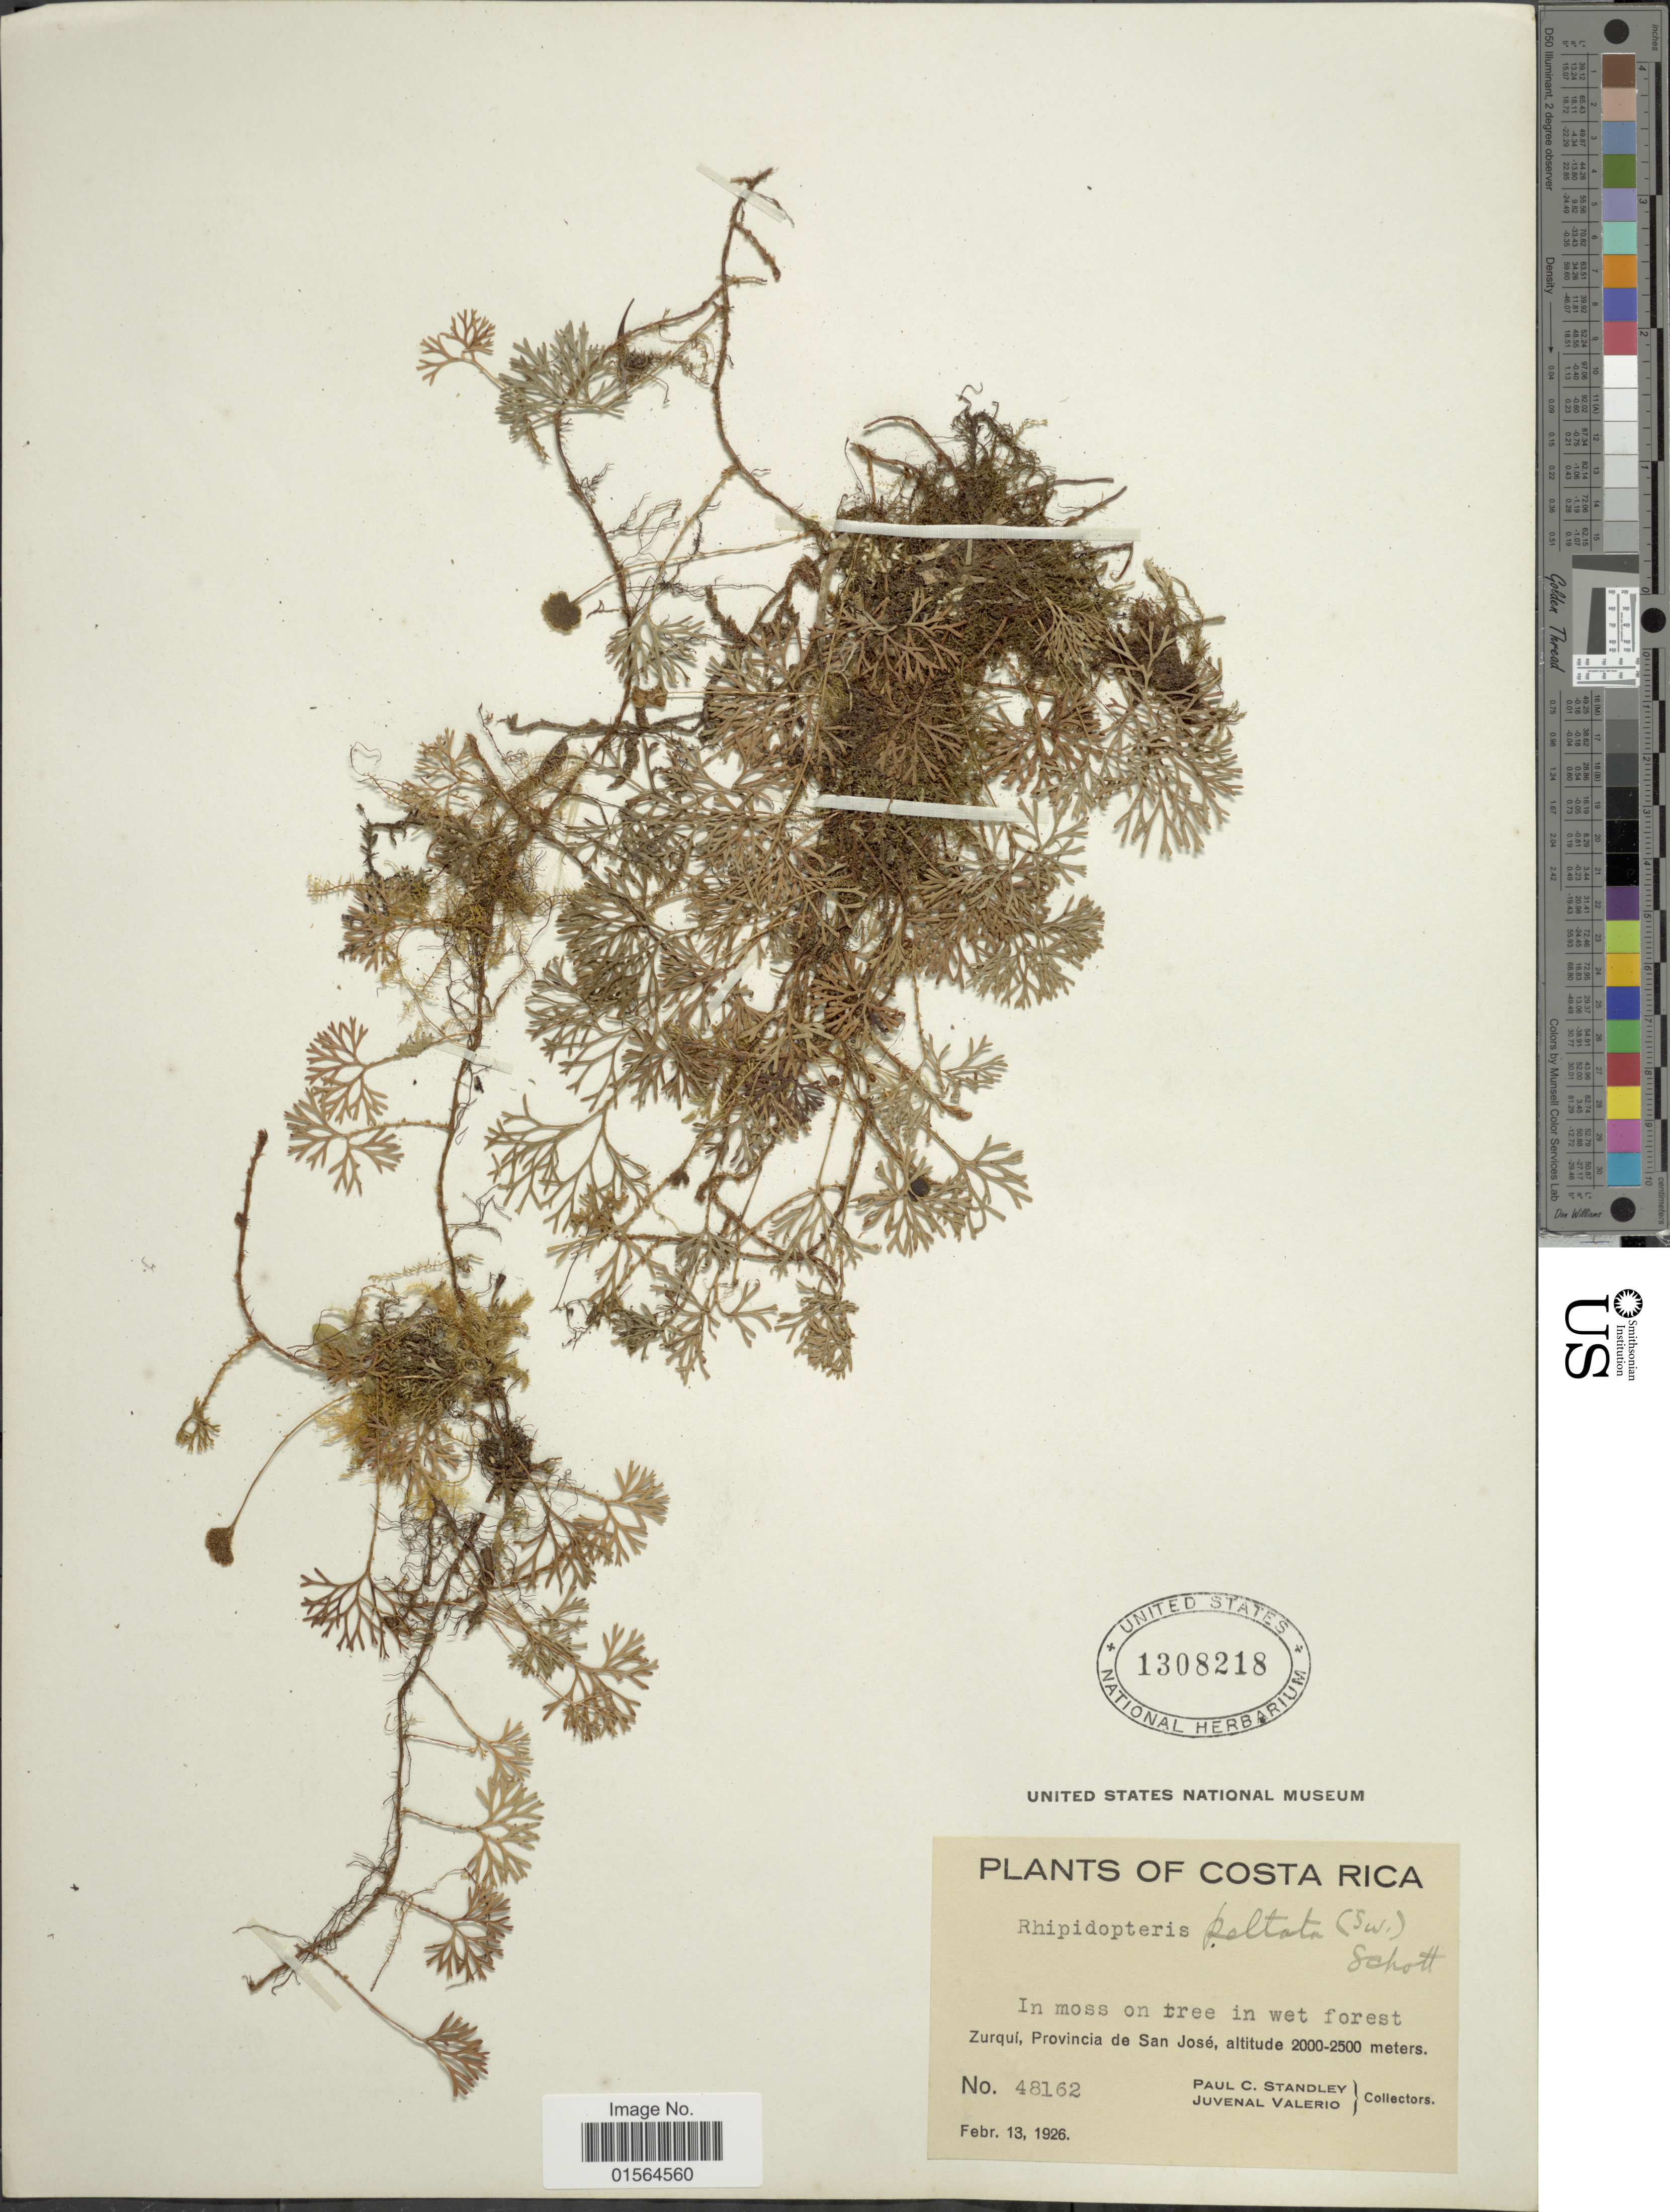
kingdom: Plantae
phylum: Tracheophyta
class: Polypodiopsida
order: Polypodiales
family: Dryopteridaceae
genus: Elaphoglossum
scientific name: Elaphoglossum peltatum f. foeniculaceum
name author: (Hook. & Grev.) Mickel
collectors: P. C. Standley & J. Valerio R.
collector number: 48162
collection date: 1926-02-13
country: Costa Rica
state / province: San José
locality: Zurqui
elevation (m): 2000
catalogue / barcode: US 1308218